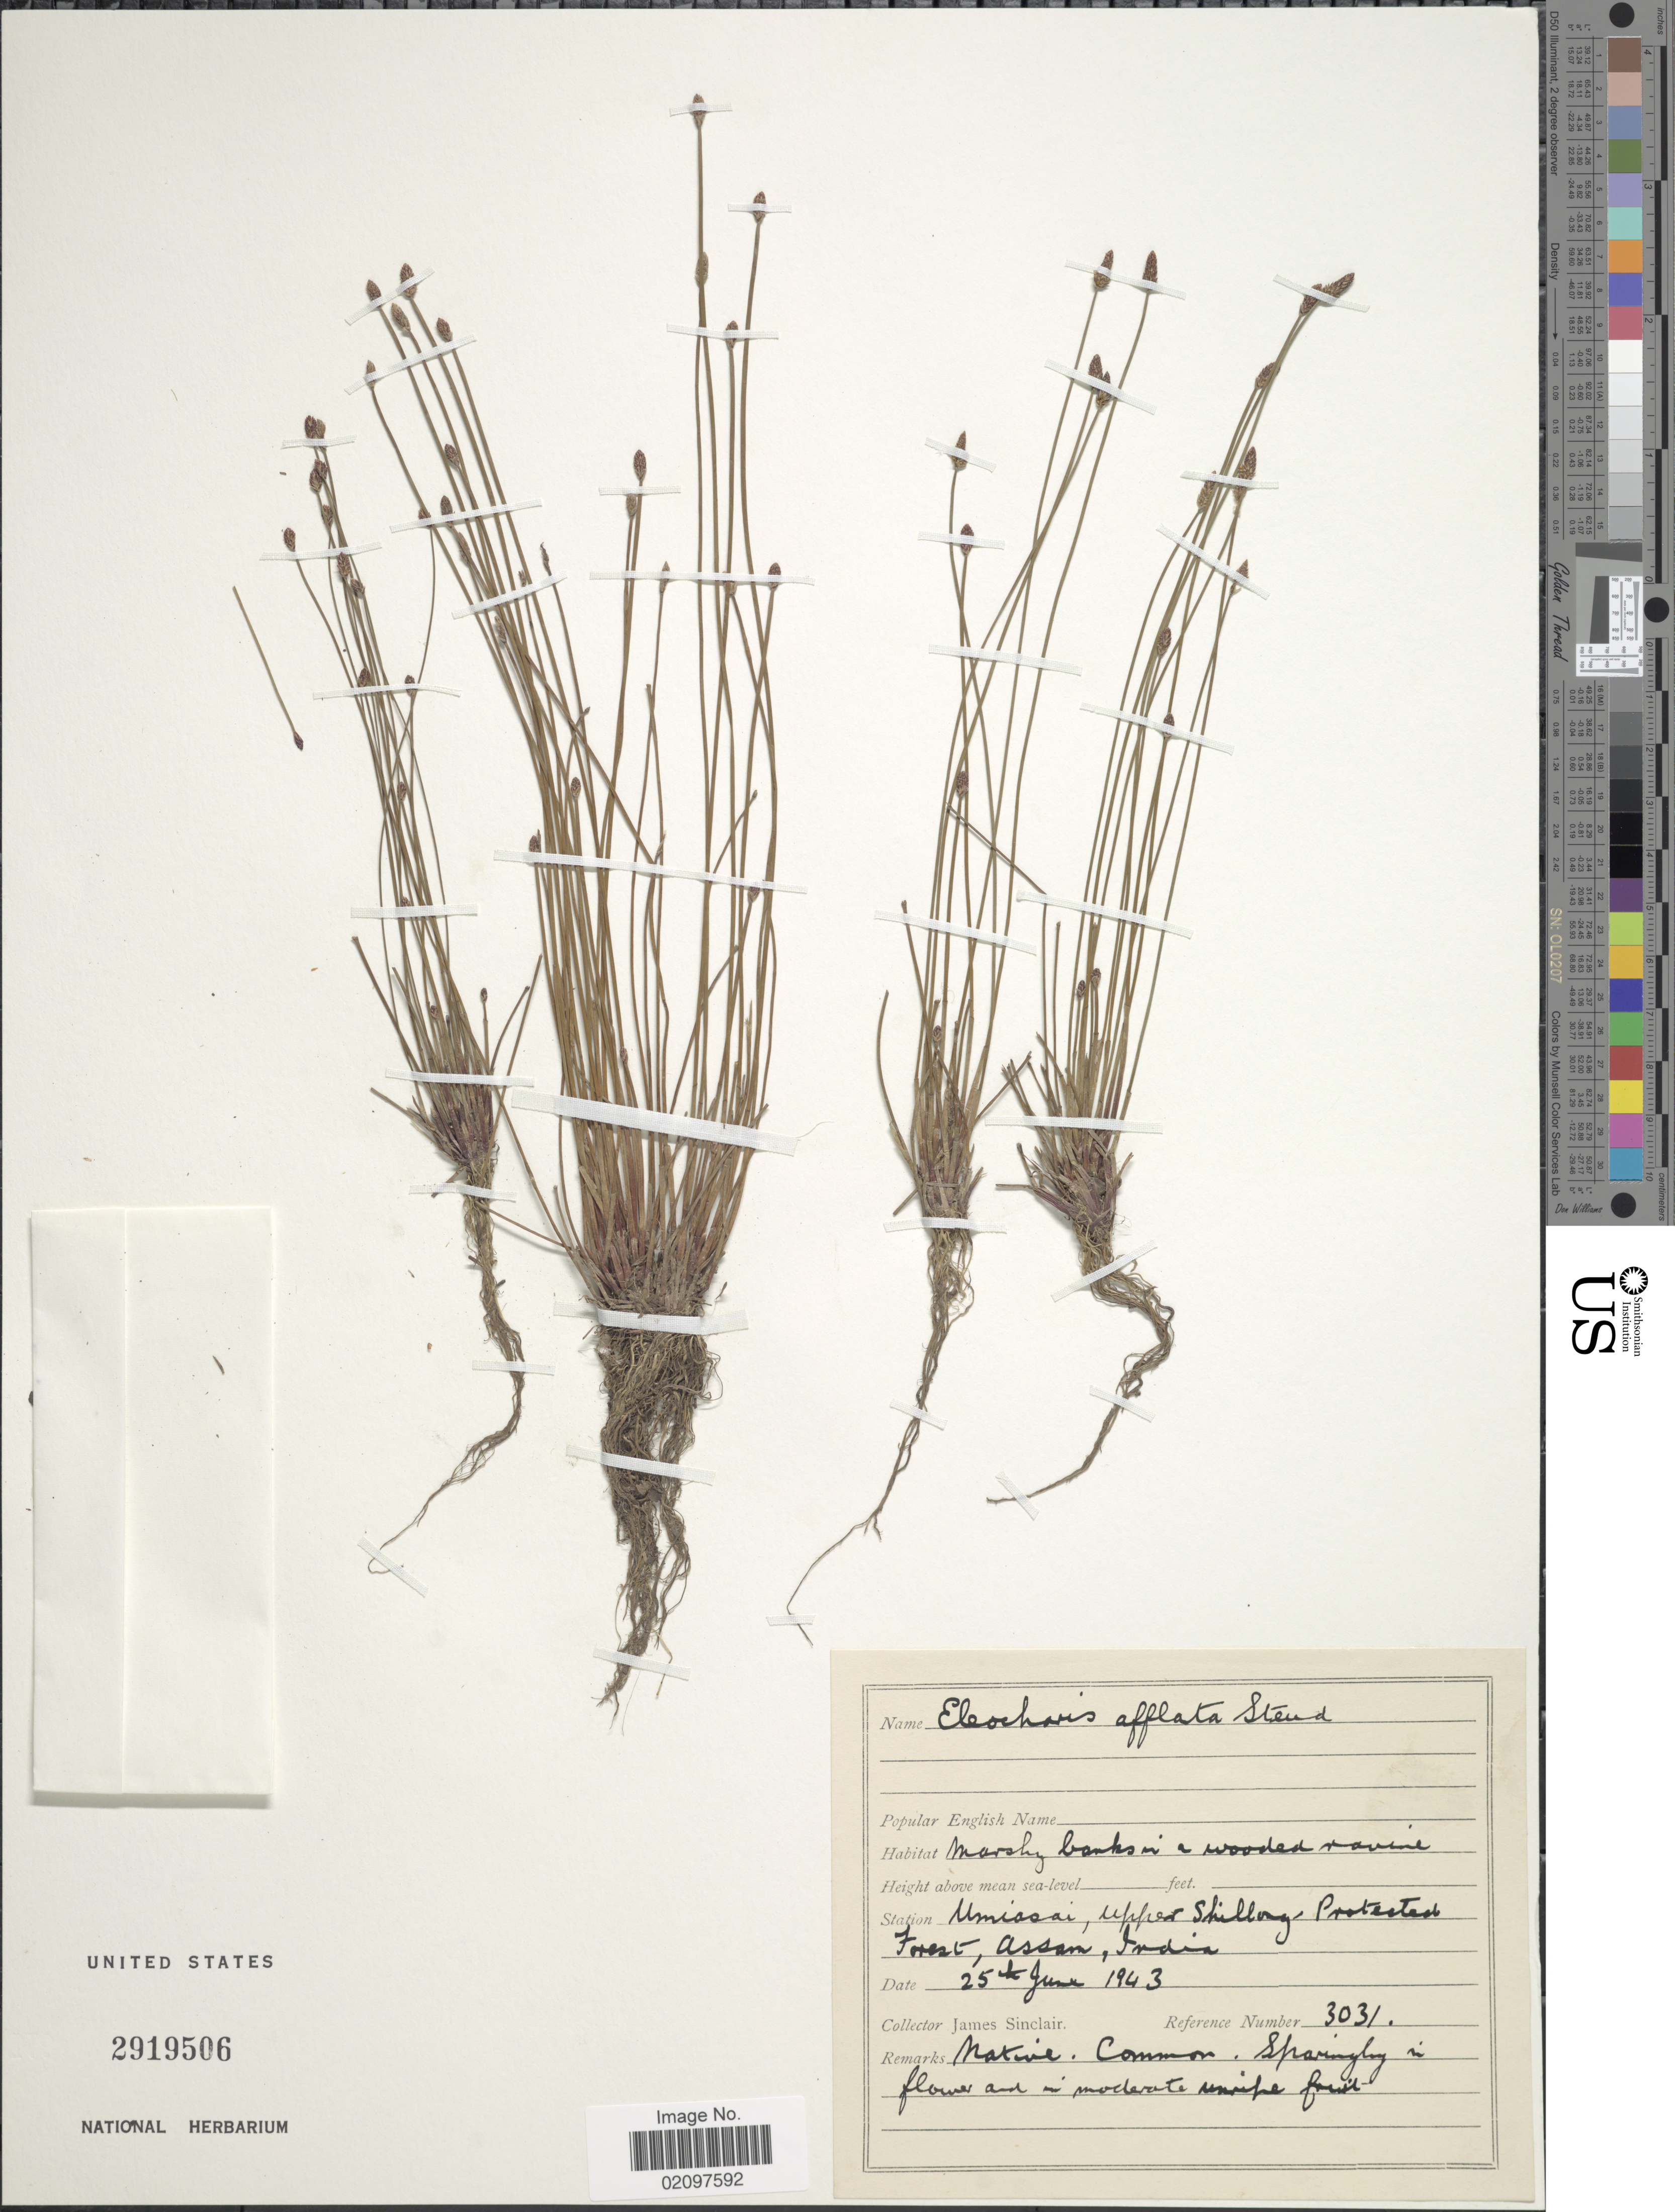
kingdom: Plantae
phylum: Tracheophyta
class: Liliopsida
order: Poales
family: Cyperaceae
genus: Eleocharis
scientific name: Eleocharis congesta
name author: D. Don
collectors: J. Sinclair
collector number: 3031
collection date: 1943-06-25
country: India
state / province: Meghalaya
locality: Umiasai, upper Shillong-Protected Forest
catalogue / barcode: US 2919506